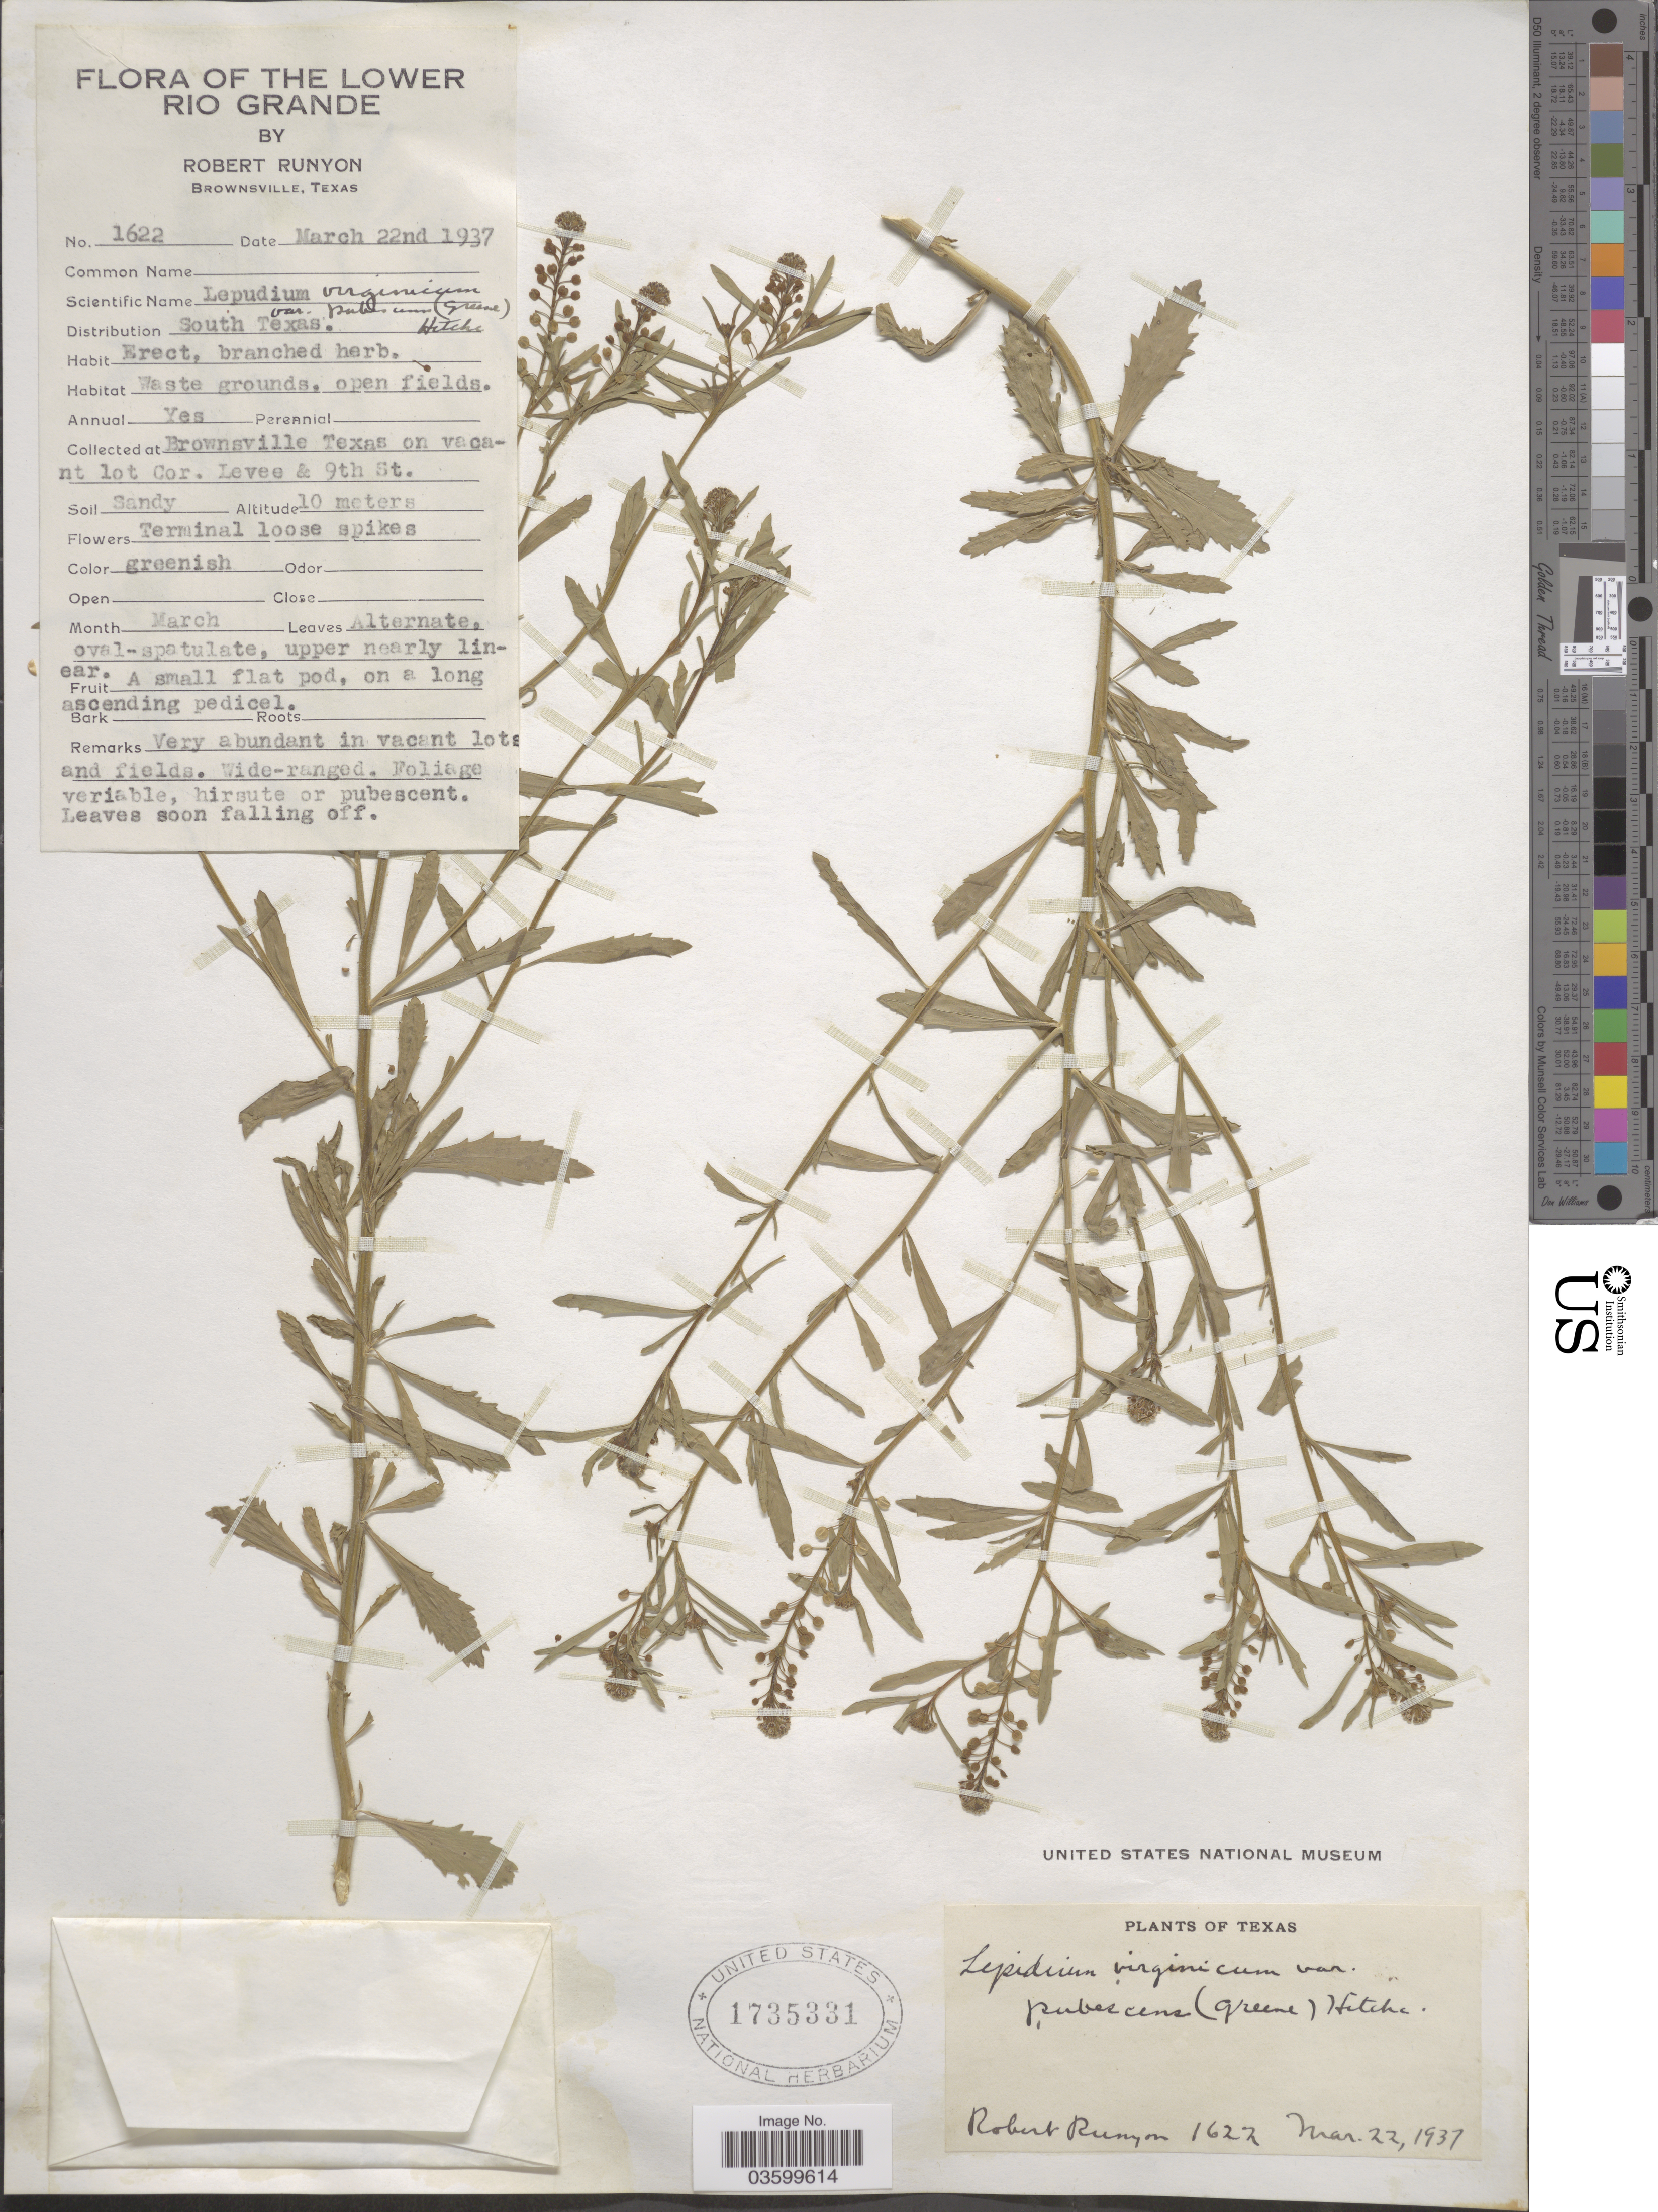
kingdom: Plantae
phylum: Tracheophyta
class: Magnoliopsida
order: Brassicales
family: Brassicaceae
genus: Lepidium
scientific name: Lepidium virginicum var. pubescens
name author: (Greene) C.L. Hitchc.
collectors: R. Runyon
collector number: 1622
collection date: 1937-03-22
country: United States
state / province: Texas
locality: The Lower Rio Grande. South Texas. Brownsville on vacant lot Cor. Levee & 9th St.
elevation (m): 10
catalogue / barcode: US 1735331